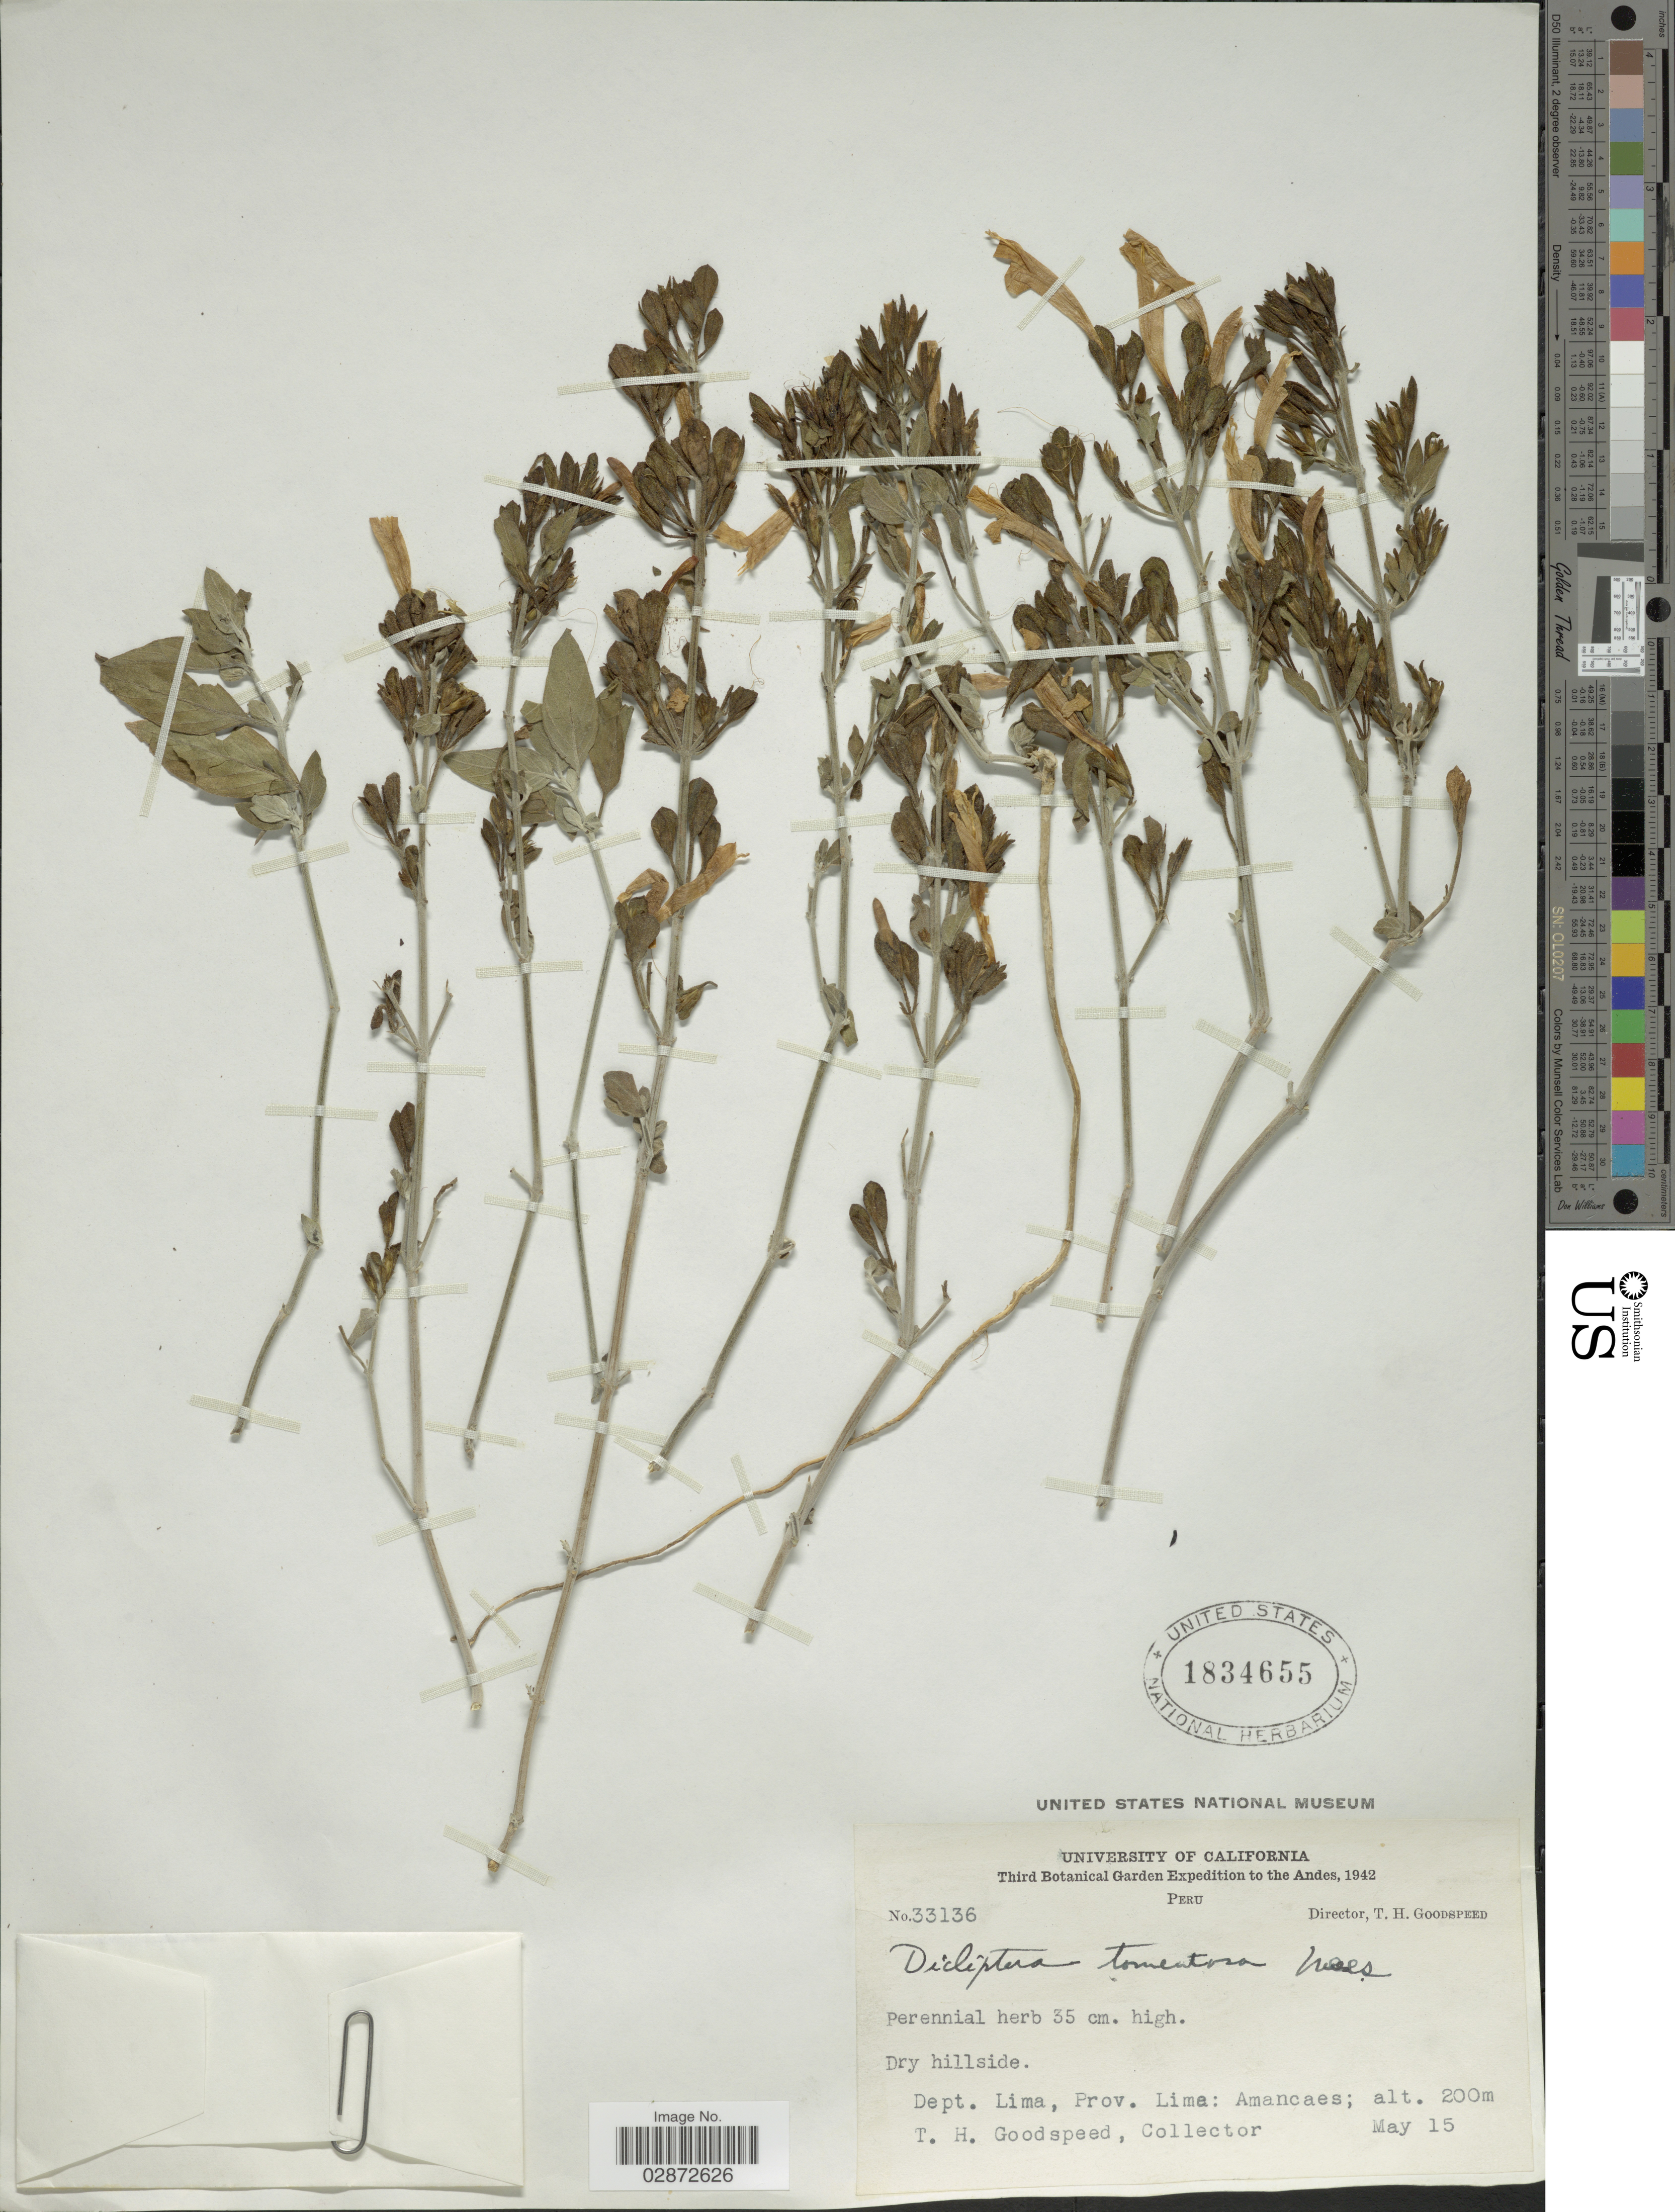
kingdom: Plantae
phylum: Tracheophyta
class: Magnoliopsida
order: Lamiales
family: Acanthaceae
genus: Dicliptera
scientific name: Dicliptera tomentosa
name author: (Vahl) Nees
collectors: T. Goodspeed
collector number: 33136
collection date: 1942-05-15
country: Peru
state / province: Lima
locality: The Andes. Dept. Lima, Prov. Lima: Amancaes.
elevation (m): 200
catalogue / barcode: US 1834655